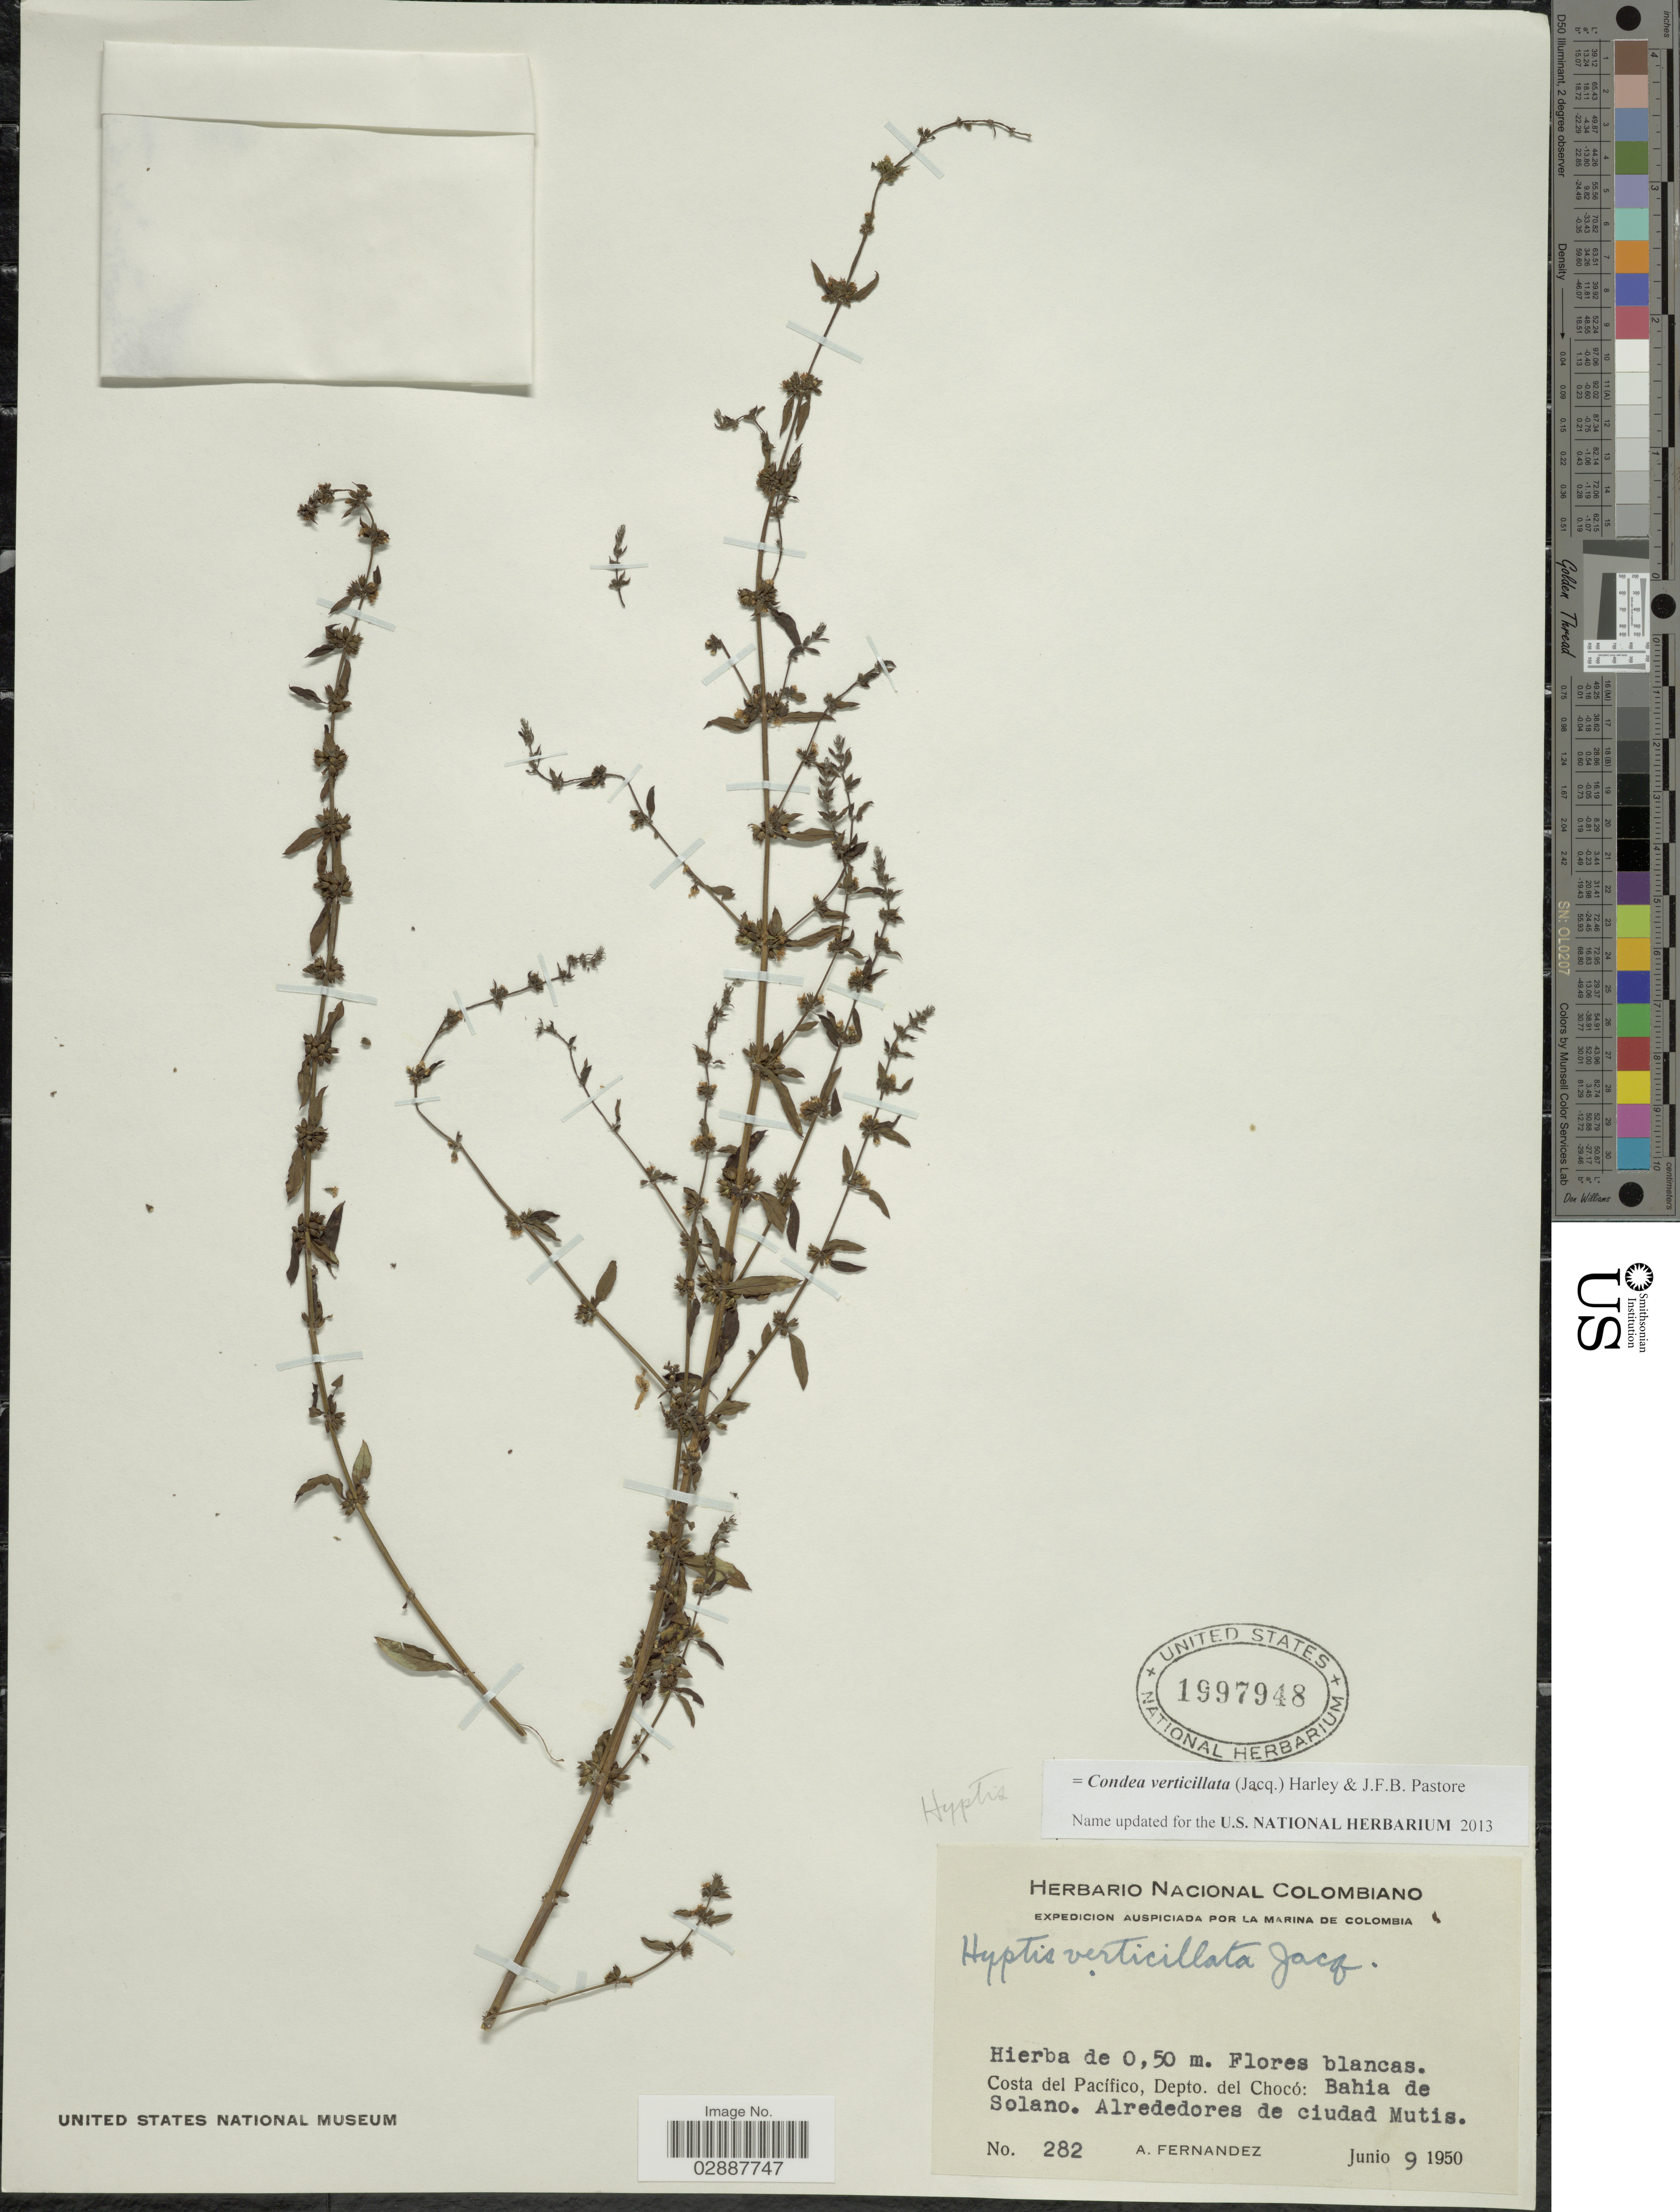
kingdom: Plantae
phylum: Tracheophyta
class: Magnoliopsida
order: Lamiales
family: Lamiaceae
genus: Condea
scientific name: Condea verticillata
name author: (Jacq.) Harley & J.F.B. Pastore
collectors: A. Fernandez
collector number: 282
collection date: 1950-06-09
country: Colombia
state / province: Chocó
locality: Costa del Pacífico, Depto. del Chocó: Bahia de Solano. Alrededores de ciudad Mutis.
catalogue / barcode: US 1997948